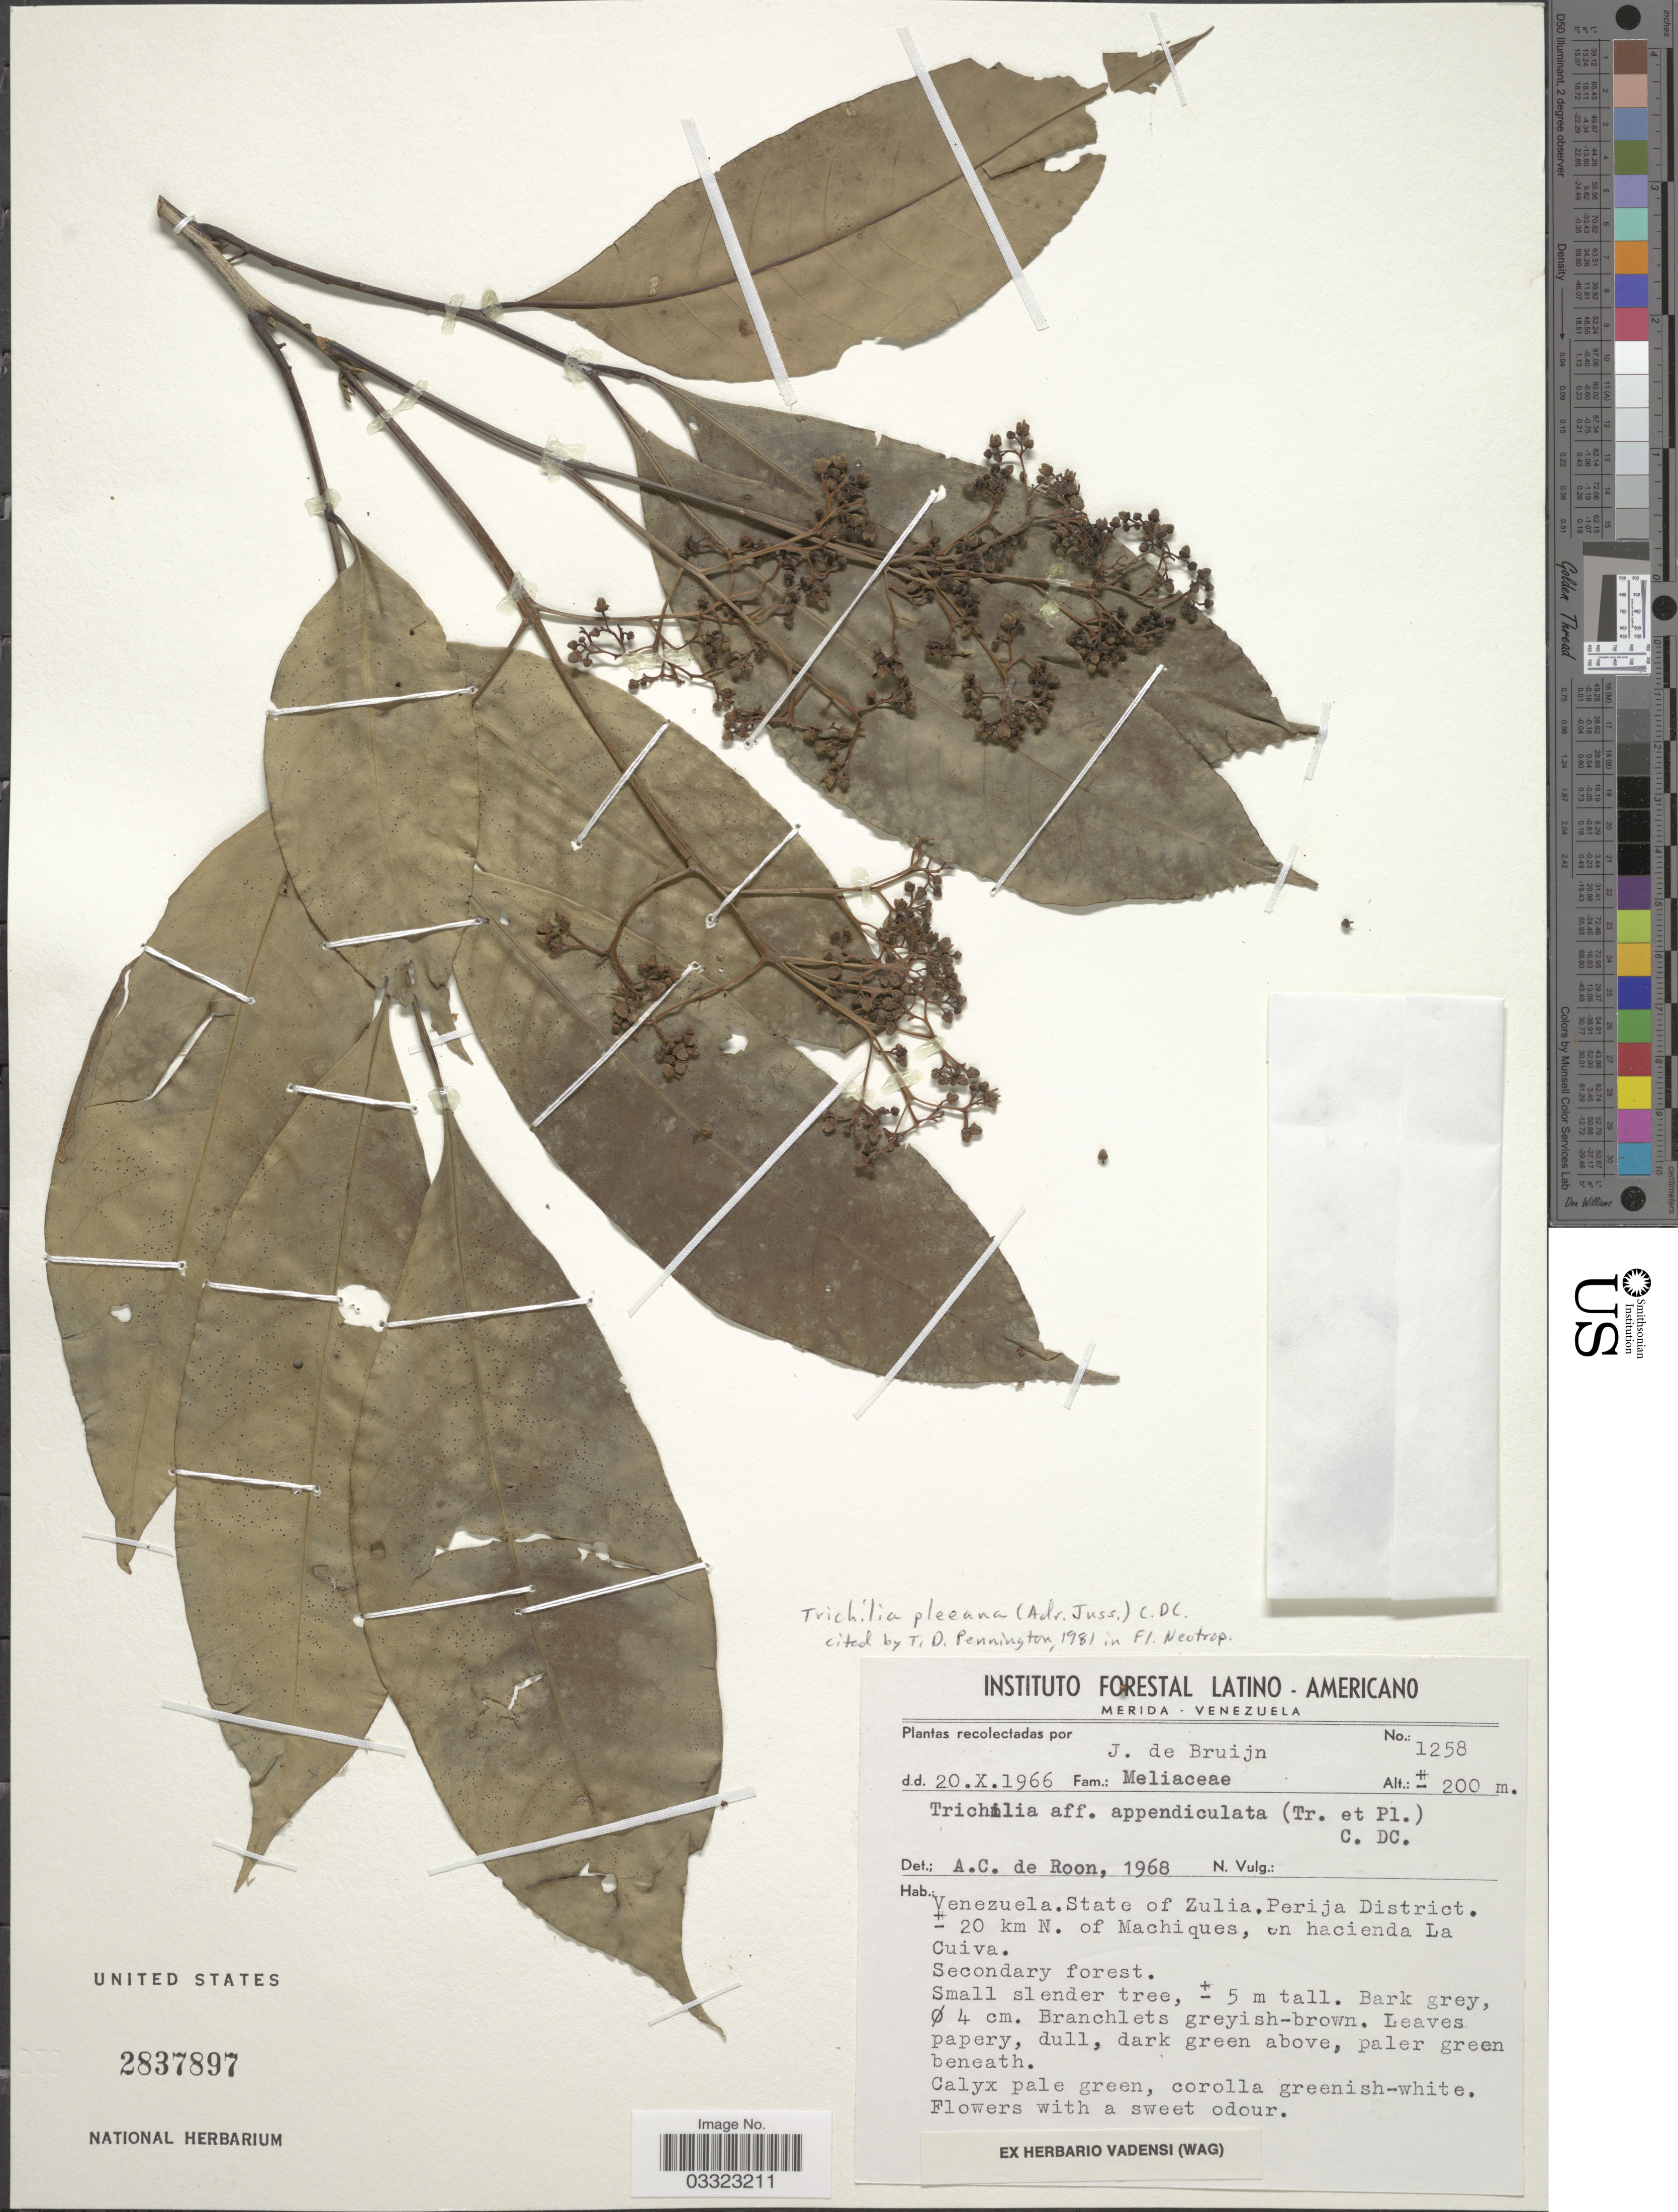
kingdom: Plantae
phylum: Tracheophyta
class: Magnoliopsida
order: Sapindales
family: Meliaceae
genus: Trichilia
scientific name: Trichilia pleeana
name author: (A. Juss.) C. DC.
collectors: J. Bruijn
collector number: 1258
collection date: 1966-10-20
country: Venezuela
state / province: Zulia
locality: Perija District. ± 20 km N. of Machiques, en hacienda La Cuiva.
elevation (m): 200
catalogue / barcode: US 2837897